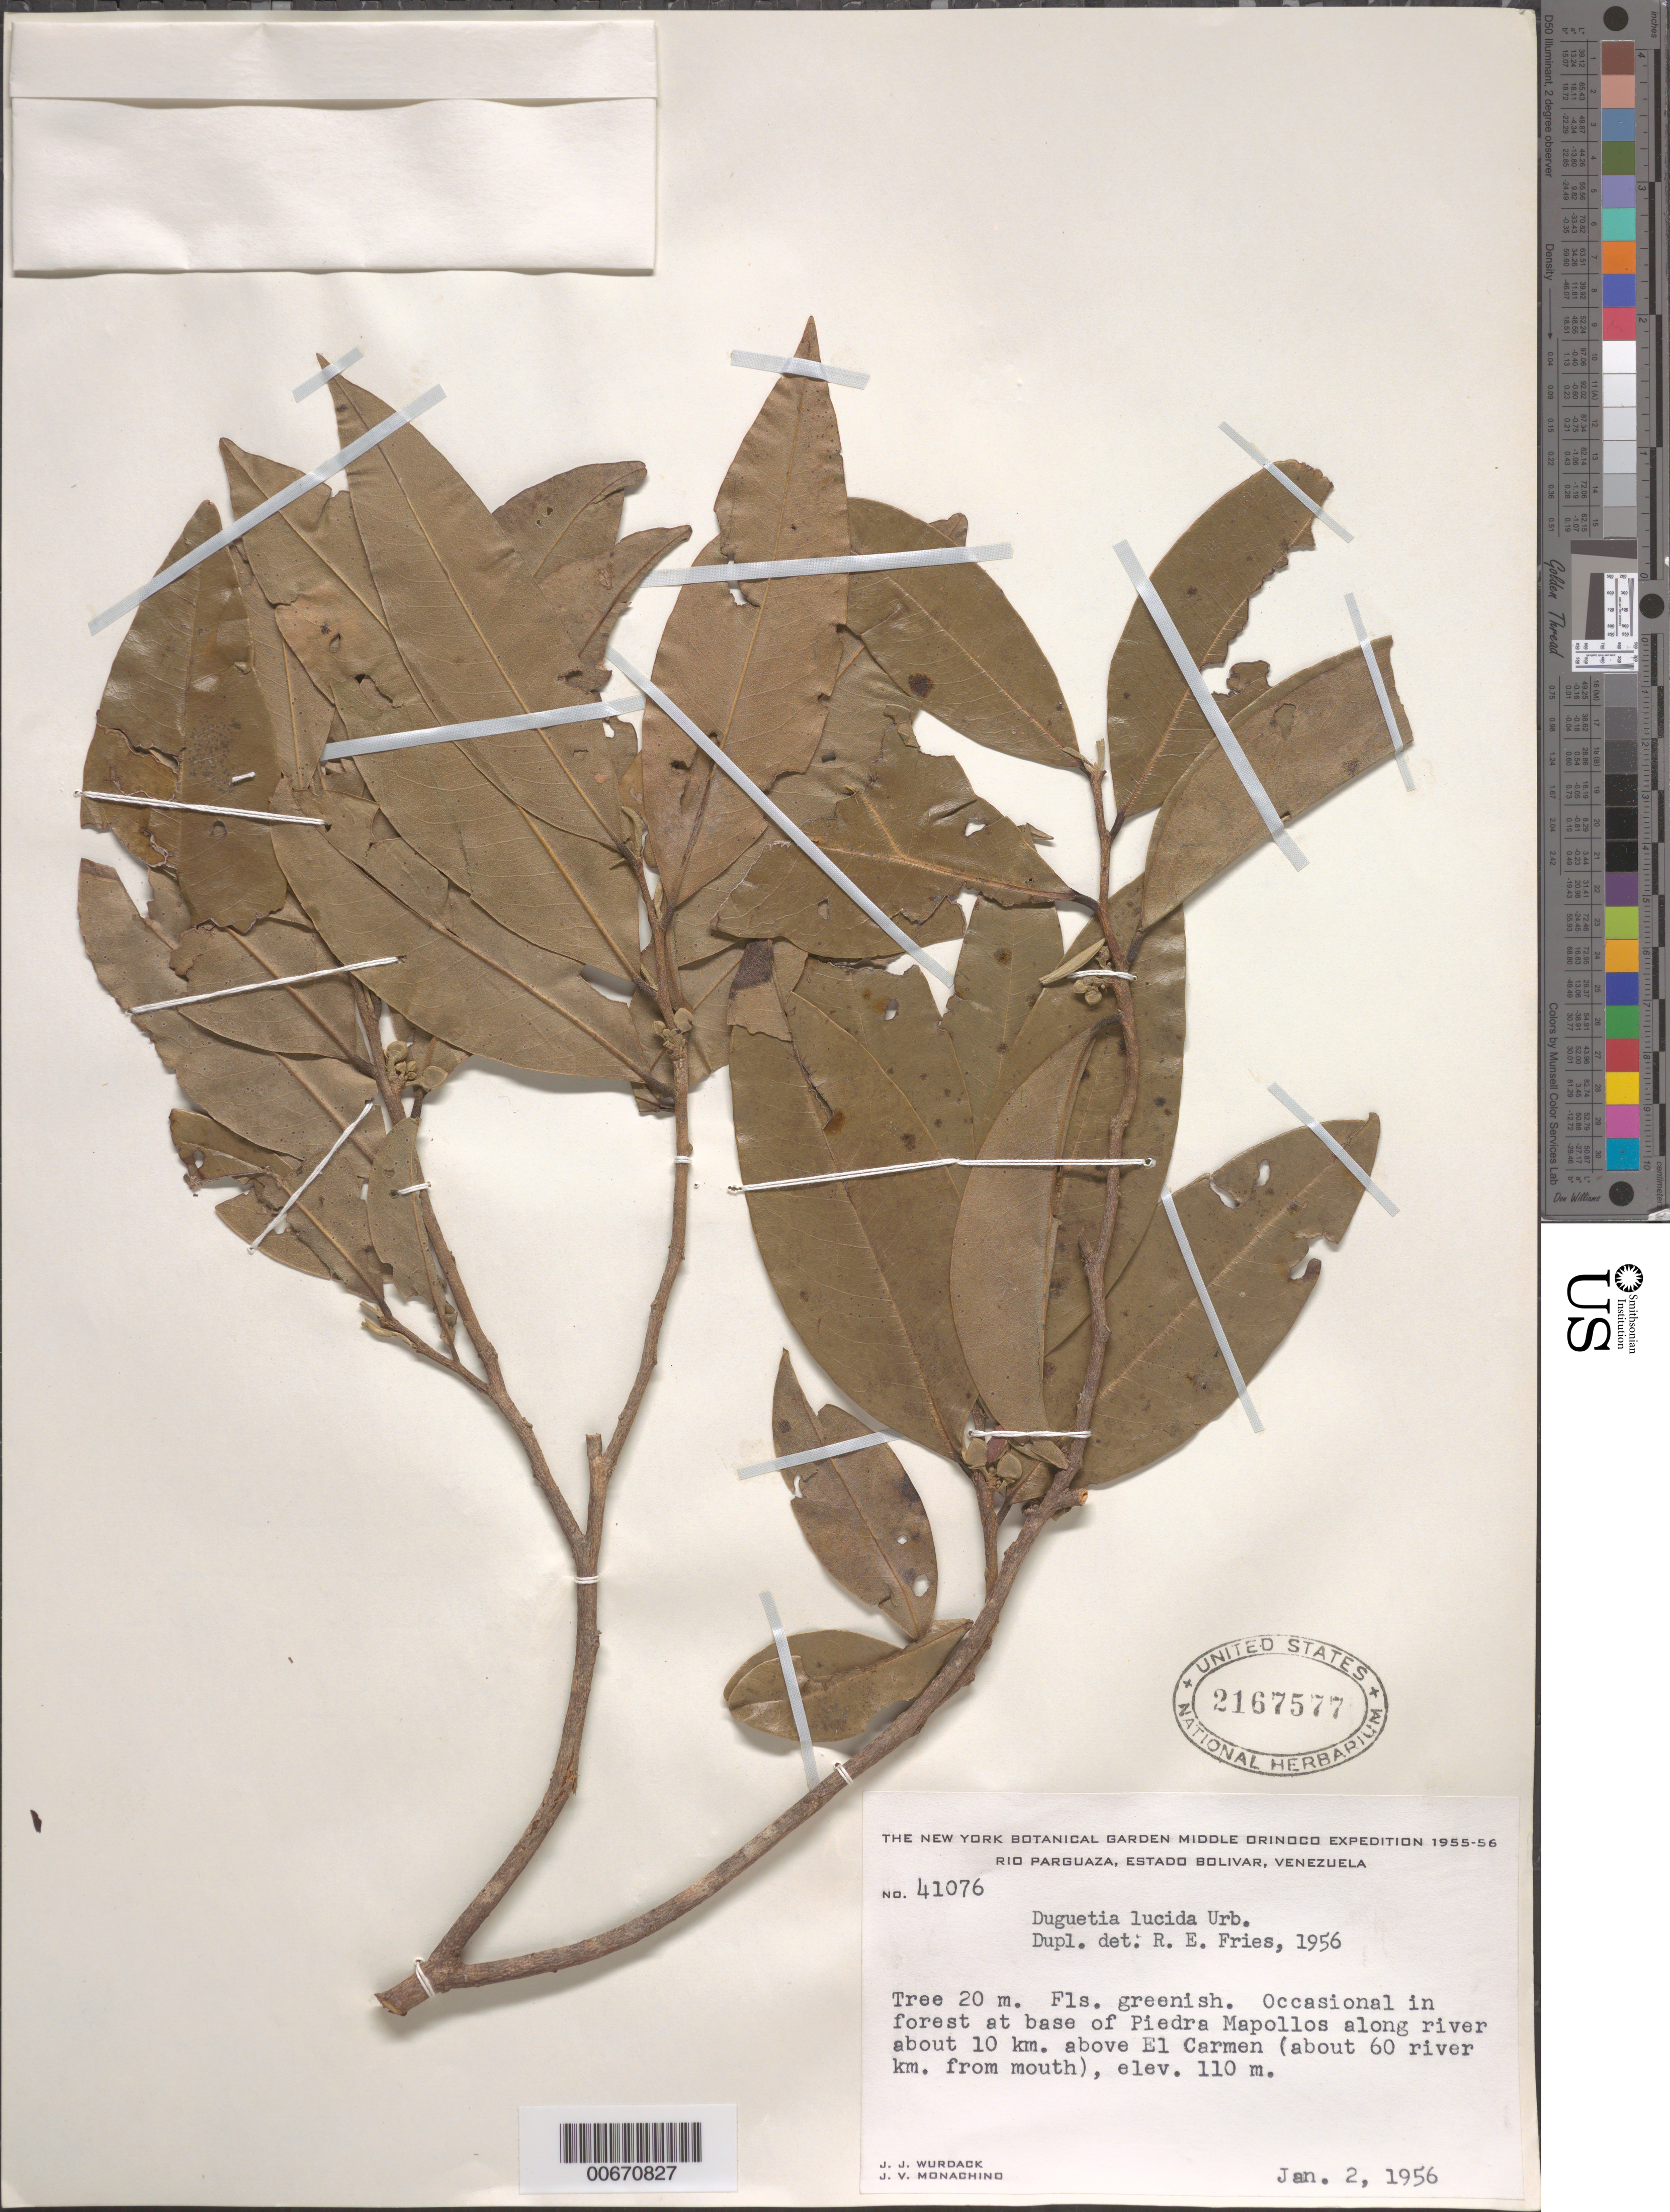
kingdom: Plantae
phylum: Tracheophyta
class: Magnoliopsida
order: Magnoliales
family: Annonaceae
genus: Duguetia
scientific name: Duguetia lucida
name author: Urb.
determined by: Fries, R. E.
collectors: J. J. Wurdack & J. V. Monachino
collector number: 41076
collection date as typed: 2-Jan-56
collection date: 1956-01-02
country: Venezuela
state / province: Bolívar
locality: Piedra Mapollas, 10 km above El Carmen on Río Parguaza, about 60 km from river mouth, ca. 60 km from mouth.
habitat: Forest along river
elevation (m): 110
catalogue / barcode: US 2167577